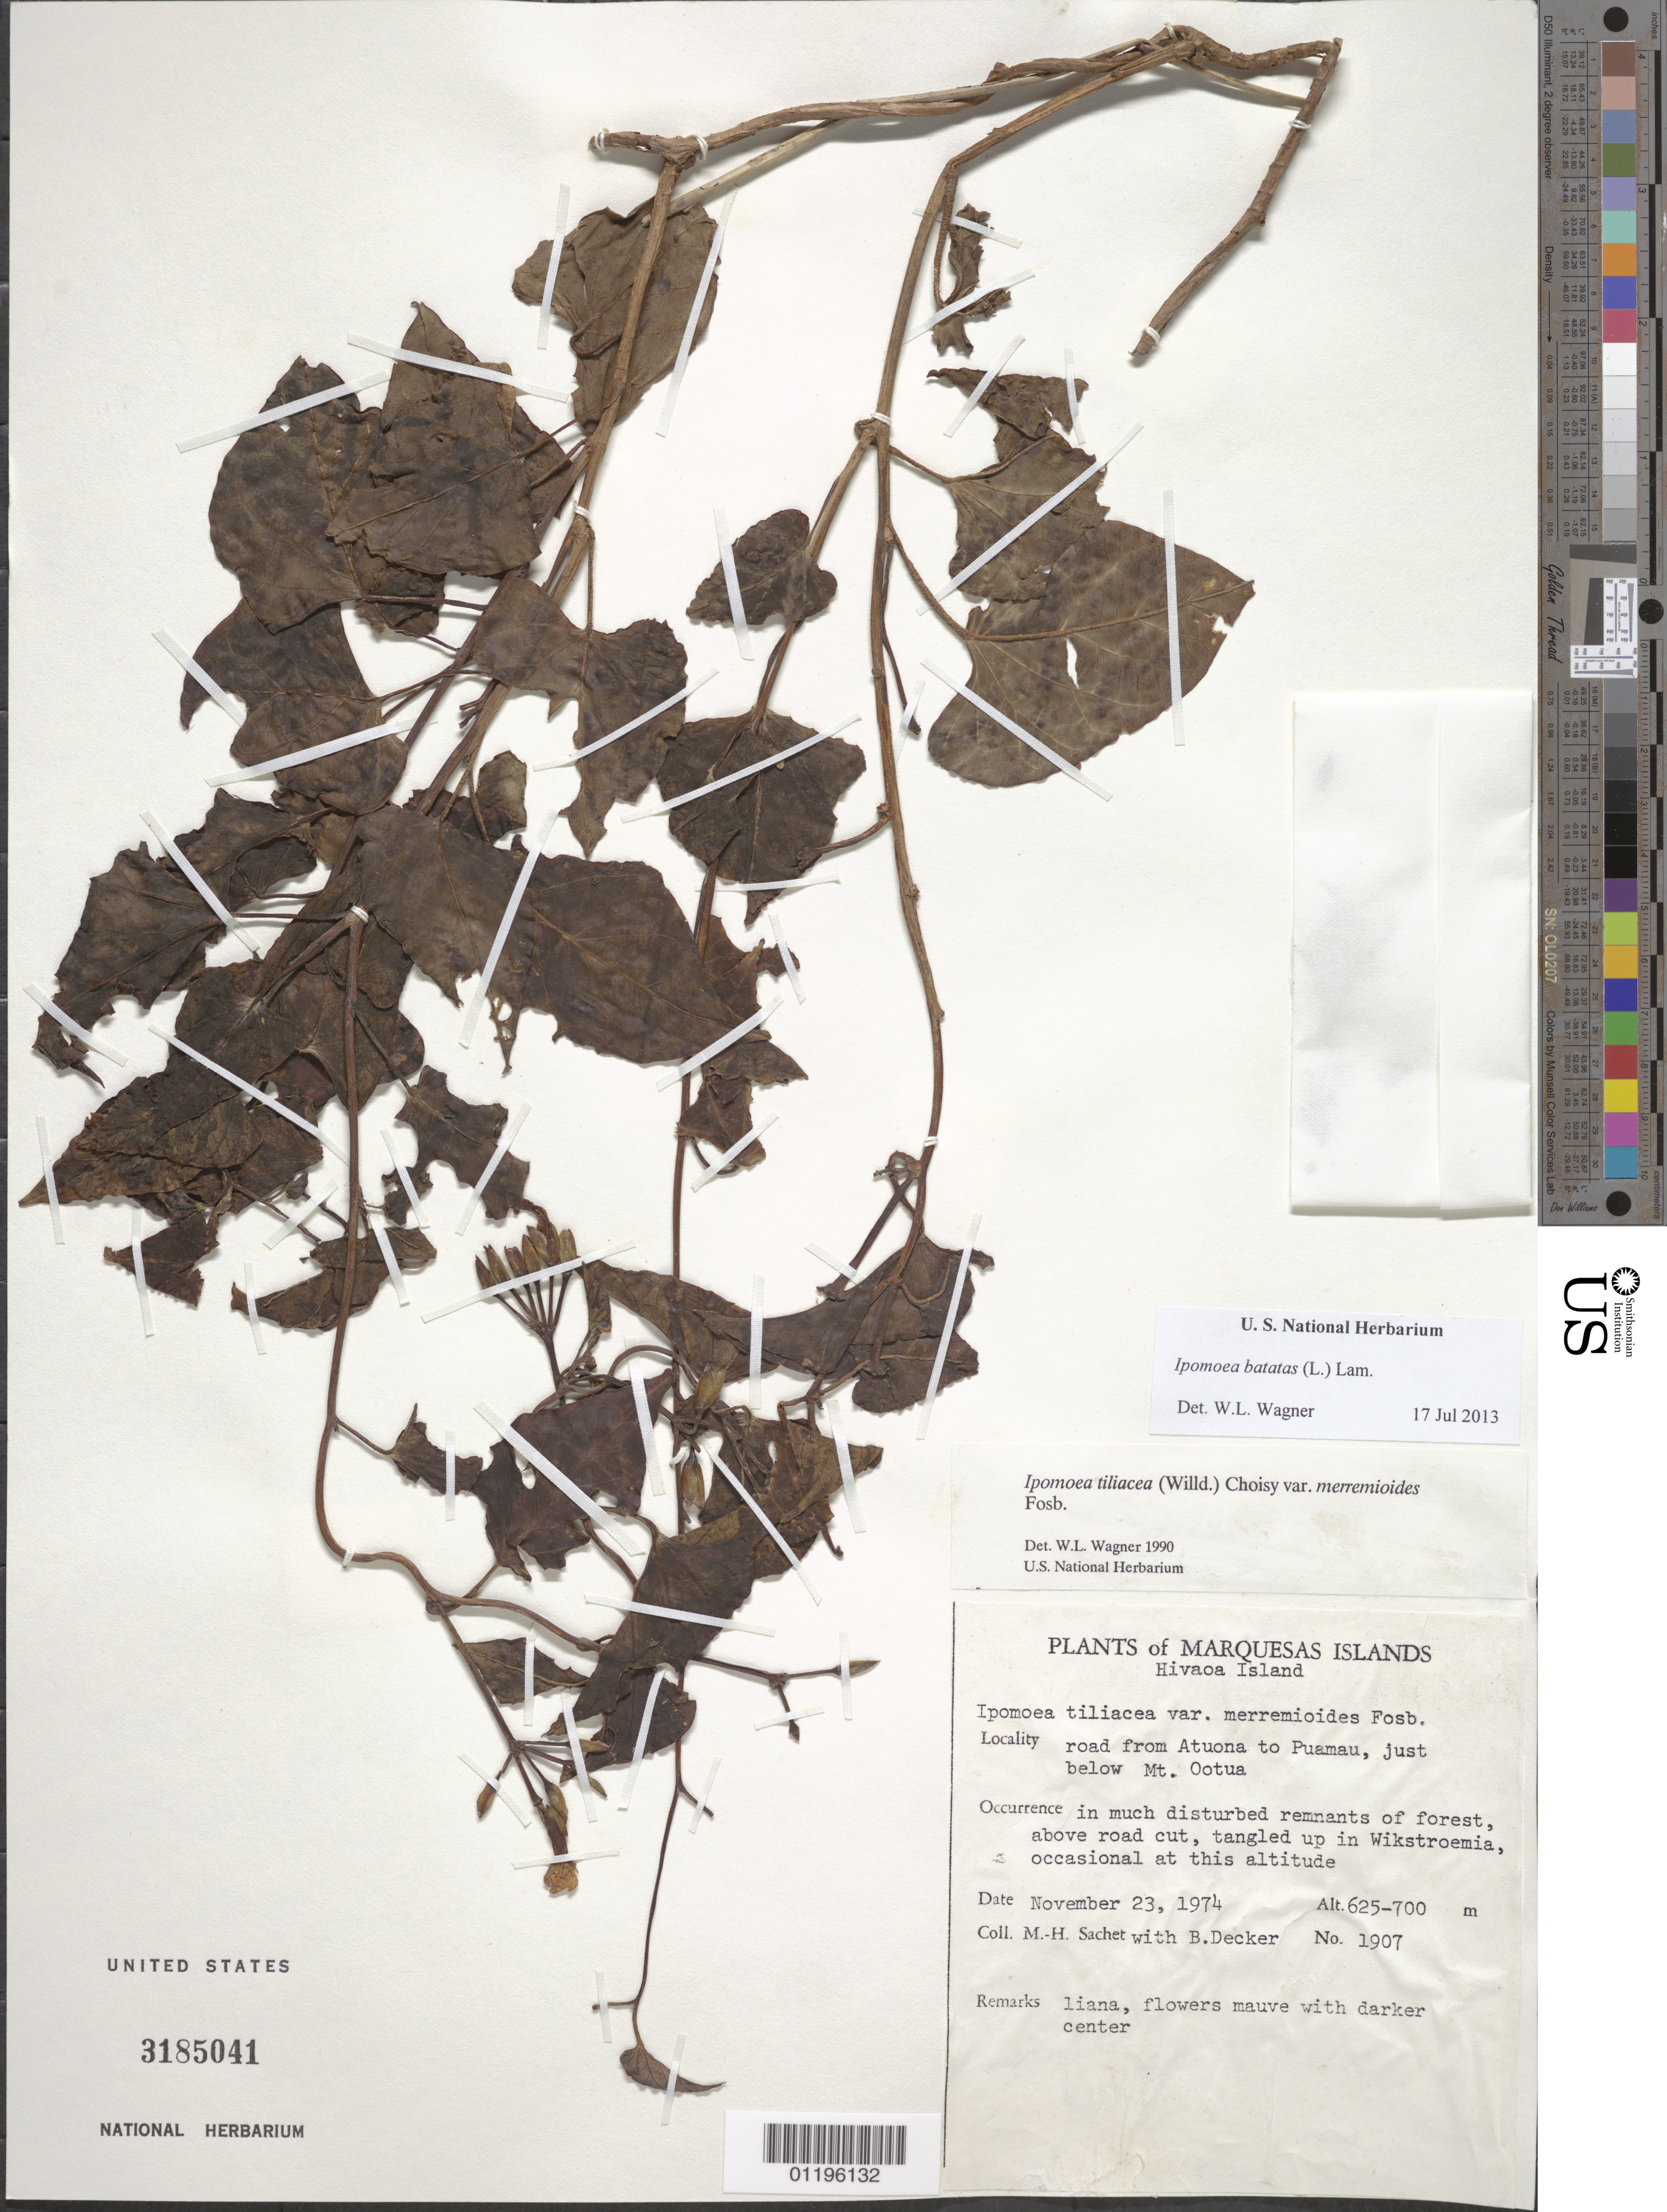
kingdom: Plantae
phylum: Tracheophyta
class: Magnoliopsida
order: Solanales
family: Convolvulaceae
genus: Ipomoea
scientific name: Ipomoea batatas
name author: (L.) Lam.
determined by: Wagner, W. L., (BOT), Smithsonian Institution - National Museum of Natural History (UNITED STATES)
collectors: M.-H. Sachet & B. G. Decker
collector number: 1907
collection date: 1974-11-23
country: French Polynesia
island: Hiva Oa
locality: road from Atuona to Puamau, just below Mt. Ootua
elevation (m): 625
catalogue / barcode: US 3185041